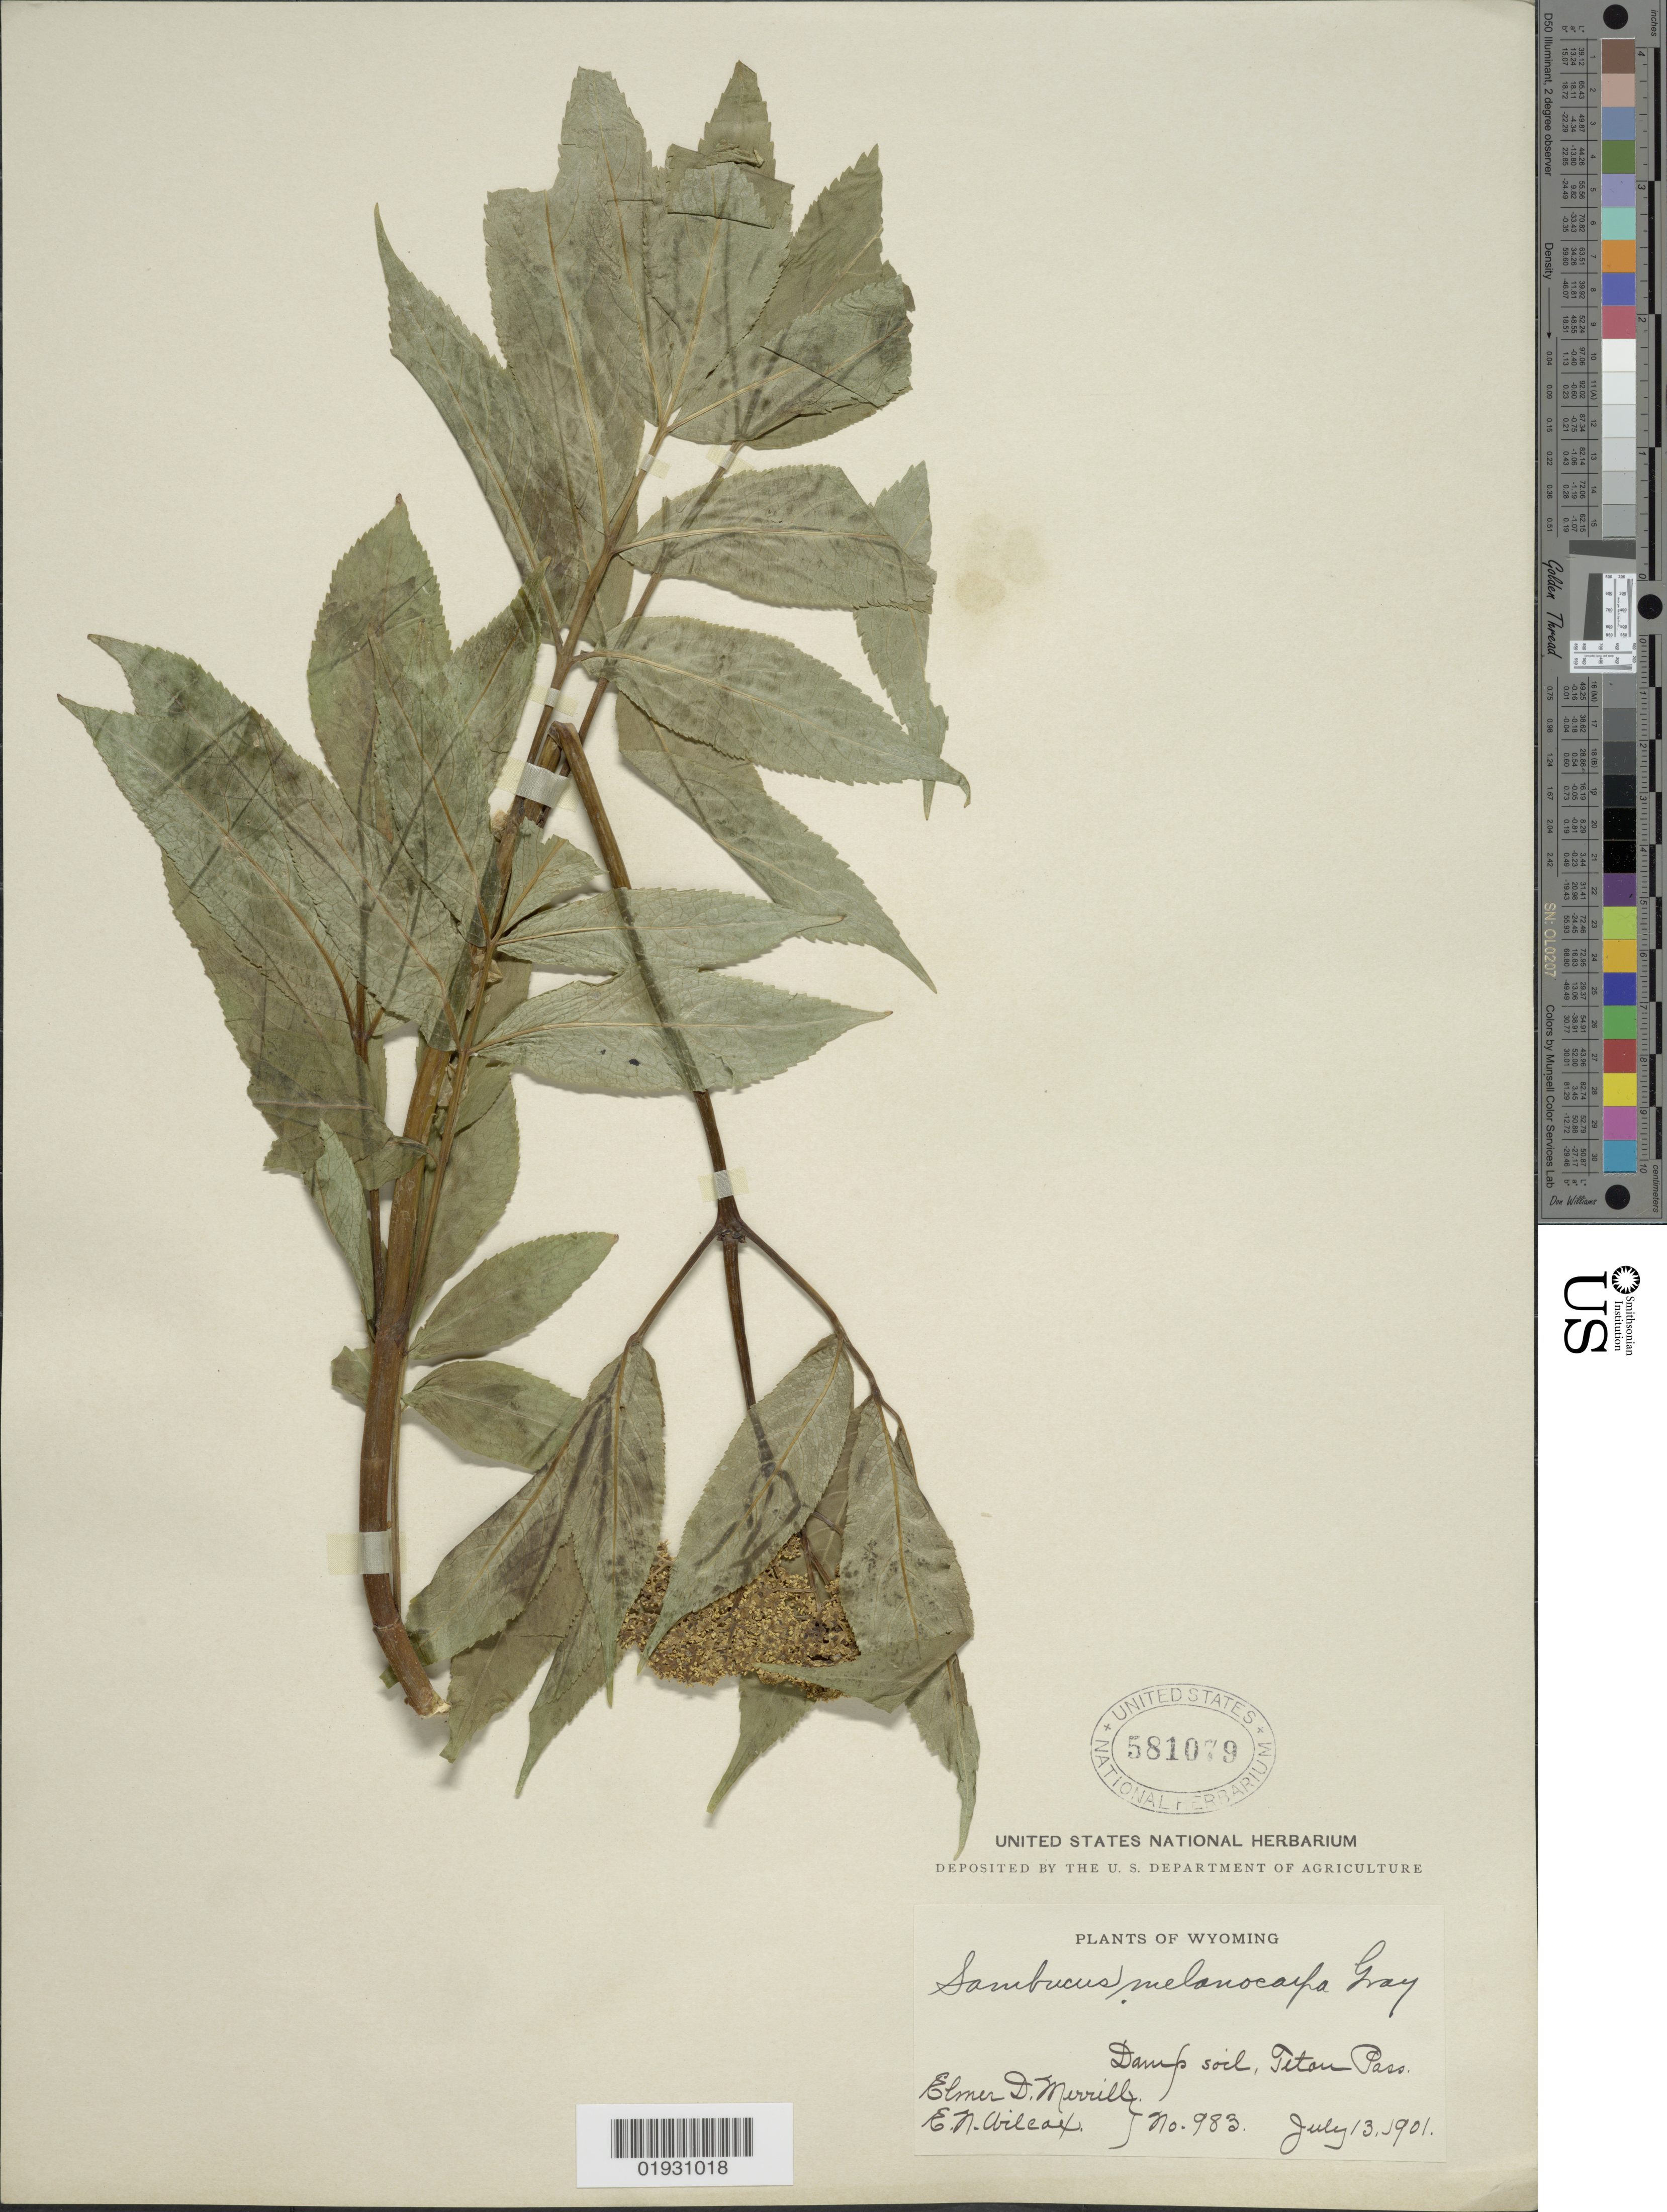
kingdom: Plantae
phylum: Tracheophyta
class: Magnoliopsida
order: Dipsacales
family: Viburnaceae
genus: Sambucus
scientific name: Sambucus melanocarpa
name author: A. Gray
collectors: E. D. Merrill & E. Wilcox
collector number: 983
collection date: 1901-07-13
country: United States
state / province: Wyoming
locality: Damp soil, Teton Pass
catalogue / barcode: US 581079